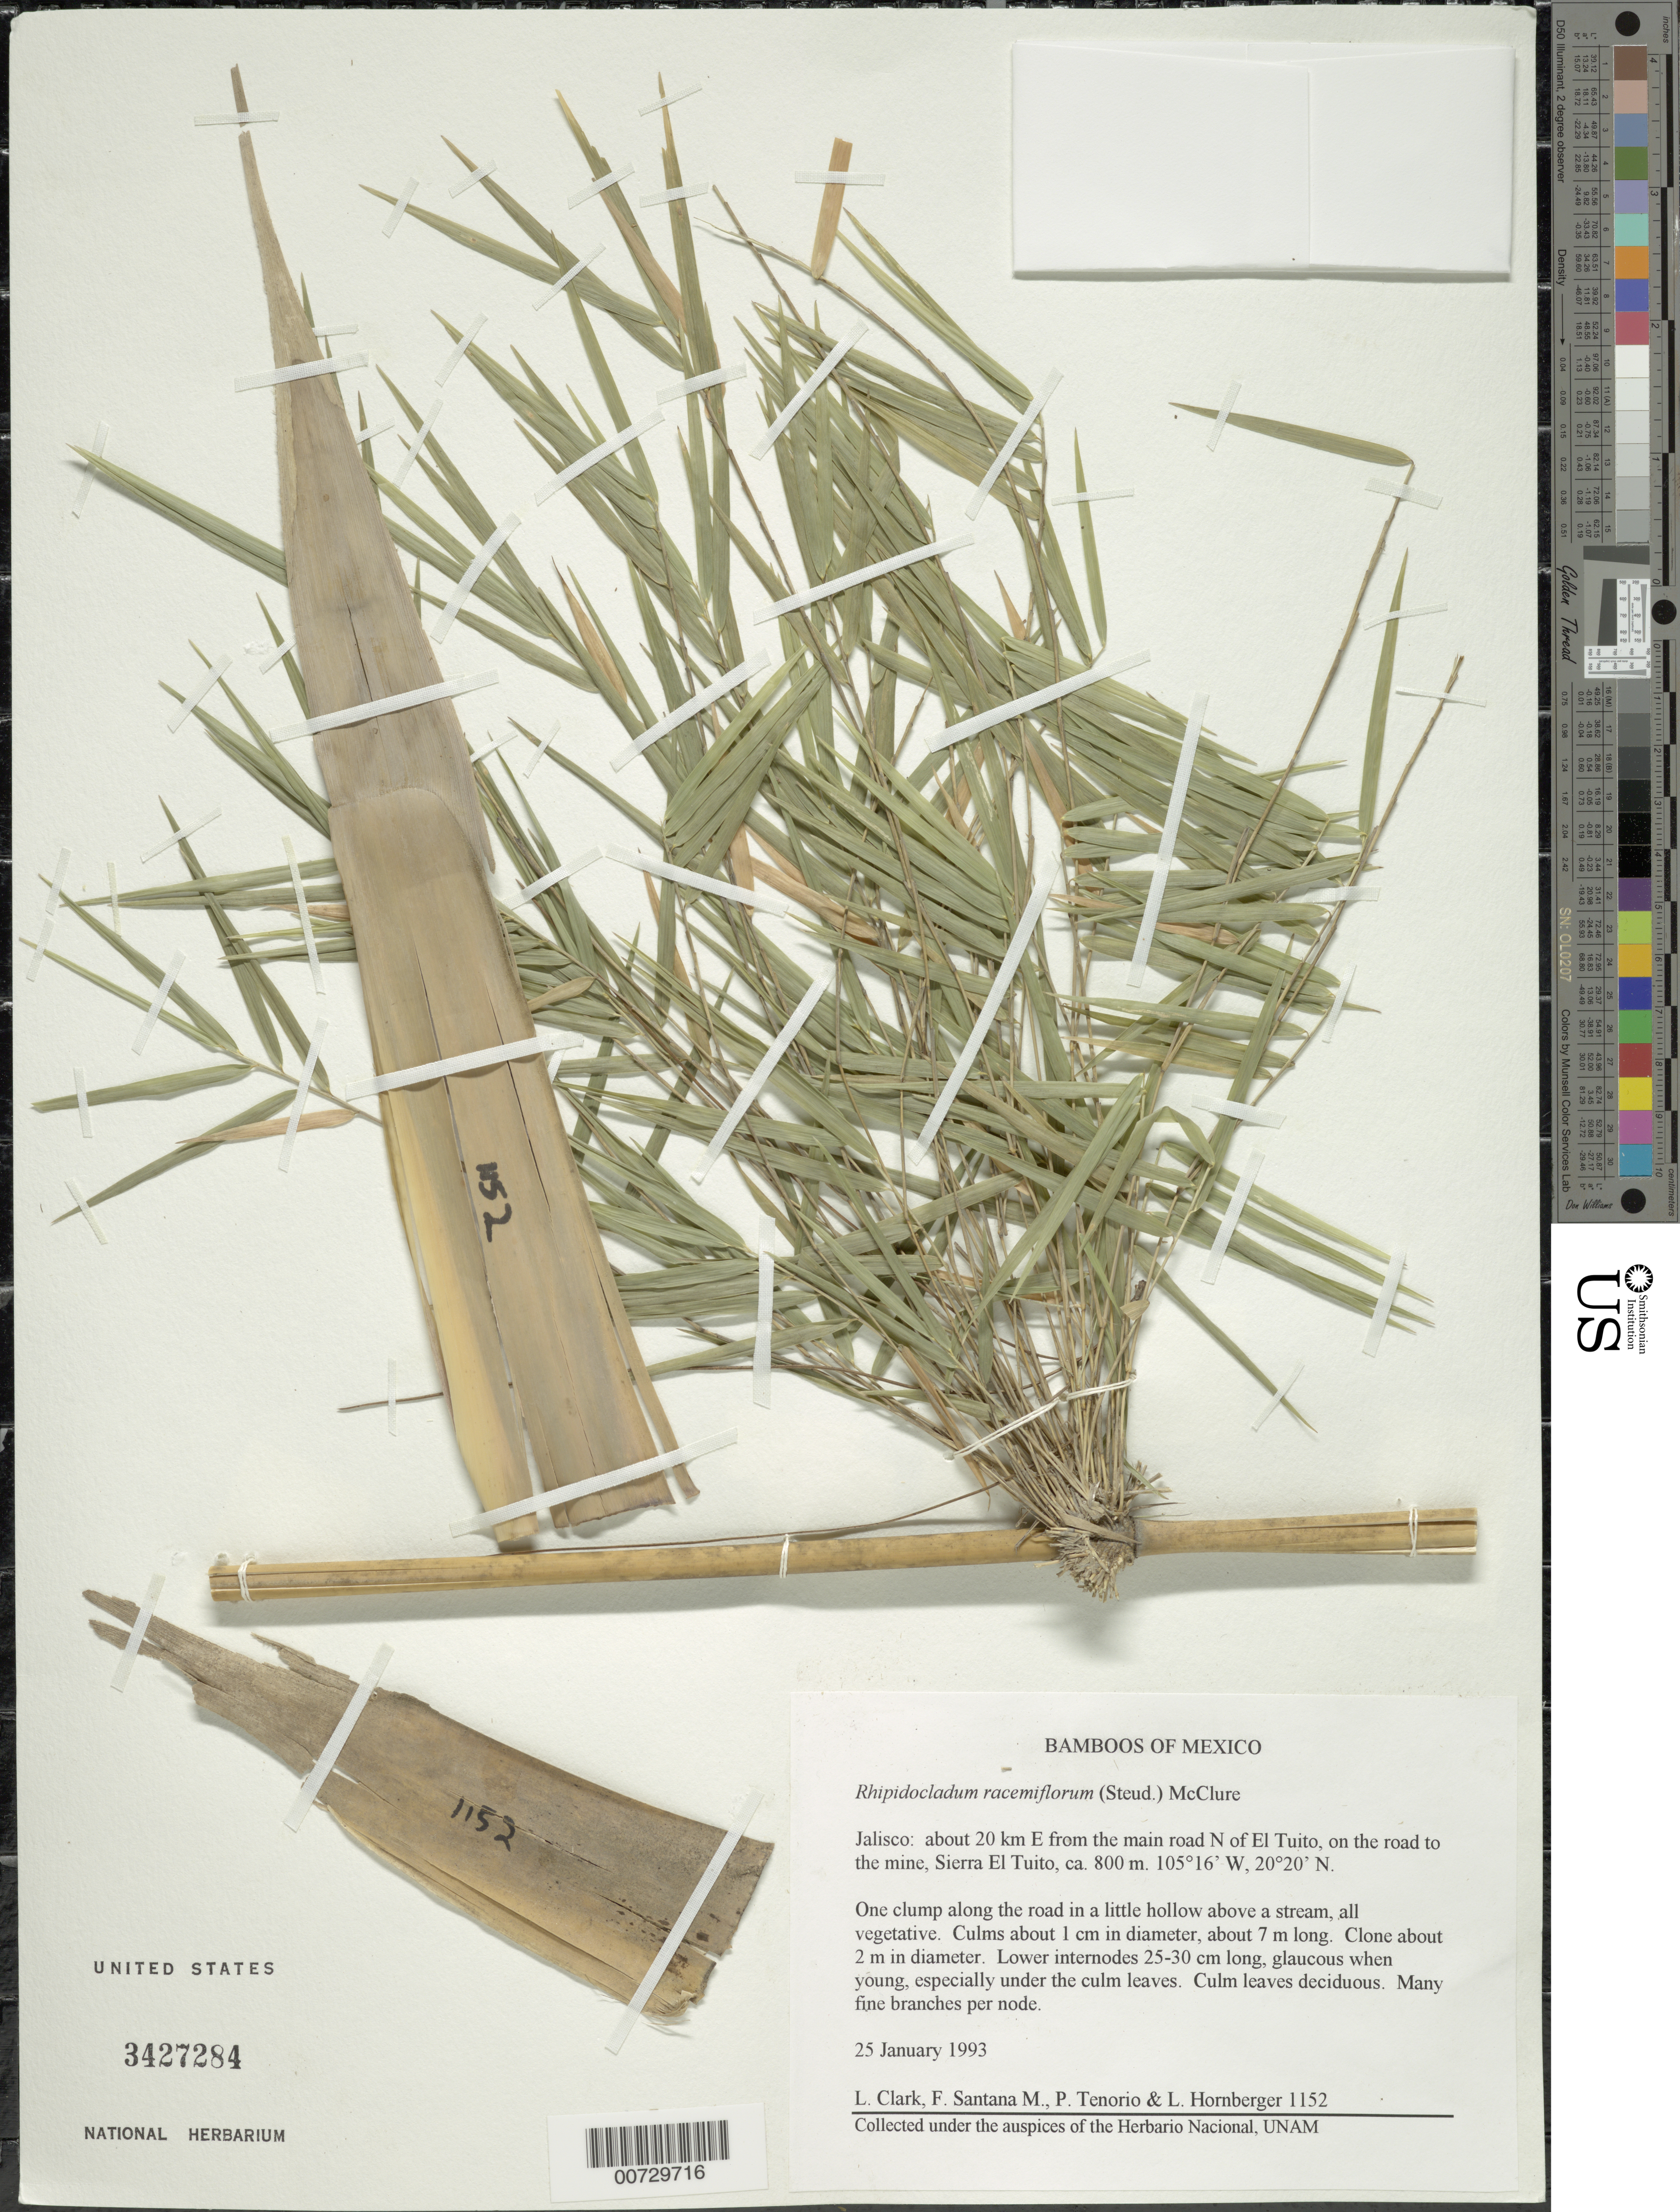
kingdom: Plantae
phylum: Tracheophyta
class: Liliopsida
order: Poales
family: Poaceae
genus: Rhipidocladum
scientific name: Rhipidocladum racemiflorum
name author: (Steud.) McClure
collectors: L. G. Clark, F. J. Santana M., P. Tenorio L. & L. Hornberger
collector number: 1152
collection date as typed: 25 Jan 1993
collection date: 1993-01-25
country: Mexico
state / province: Jalisco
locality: N of El Tuito, on road to mine, Sierra El Tuito.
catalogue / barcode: US 3427284